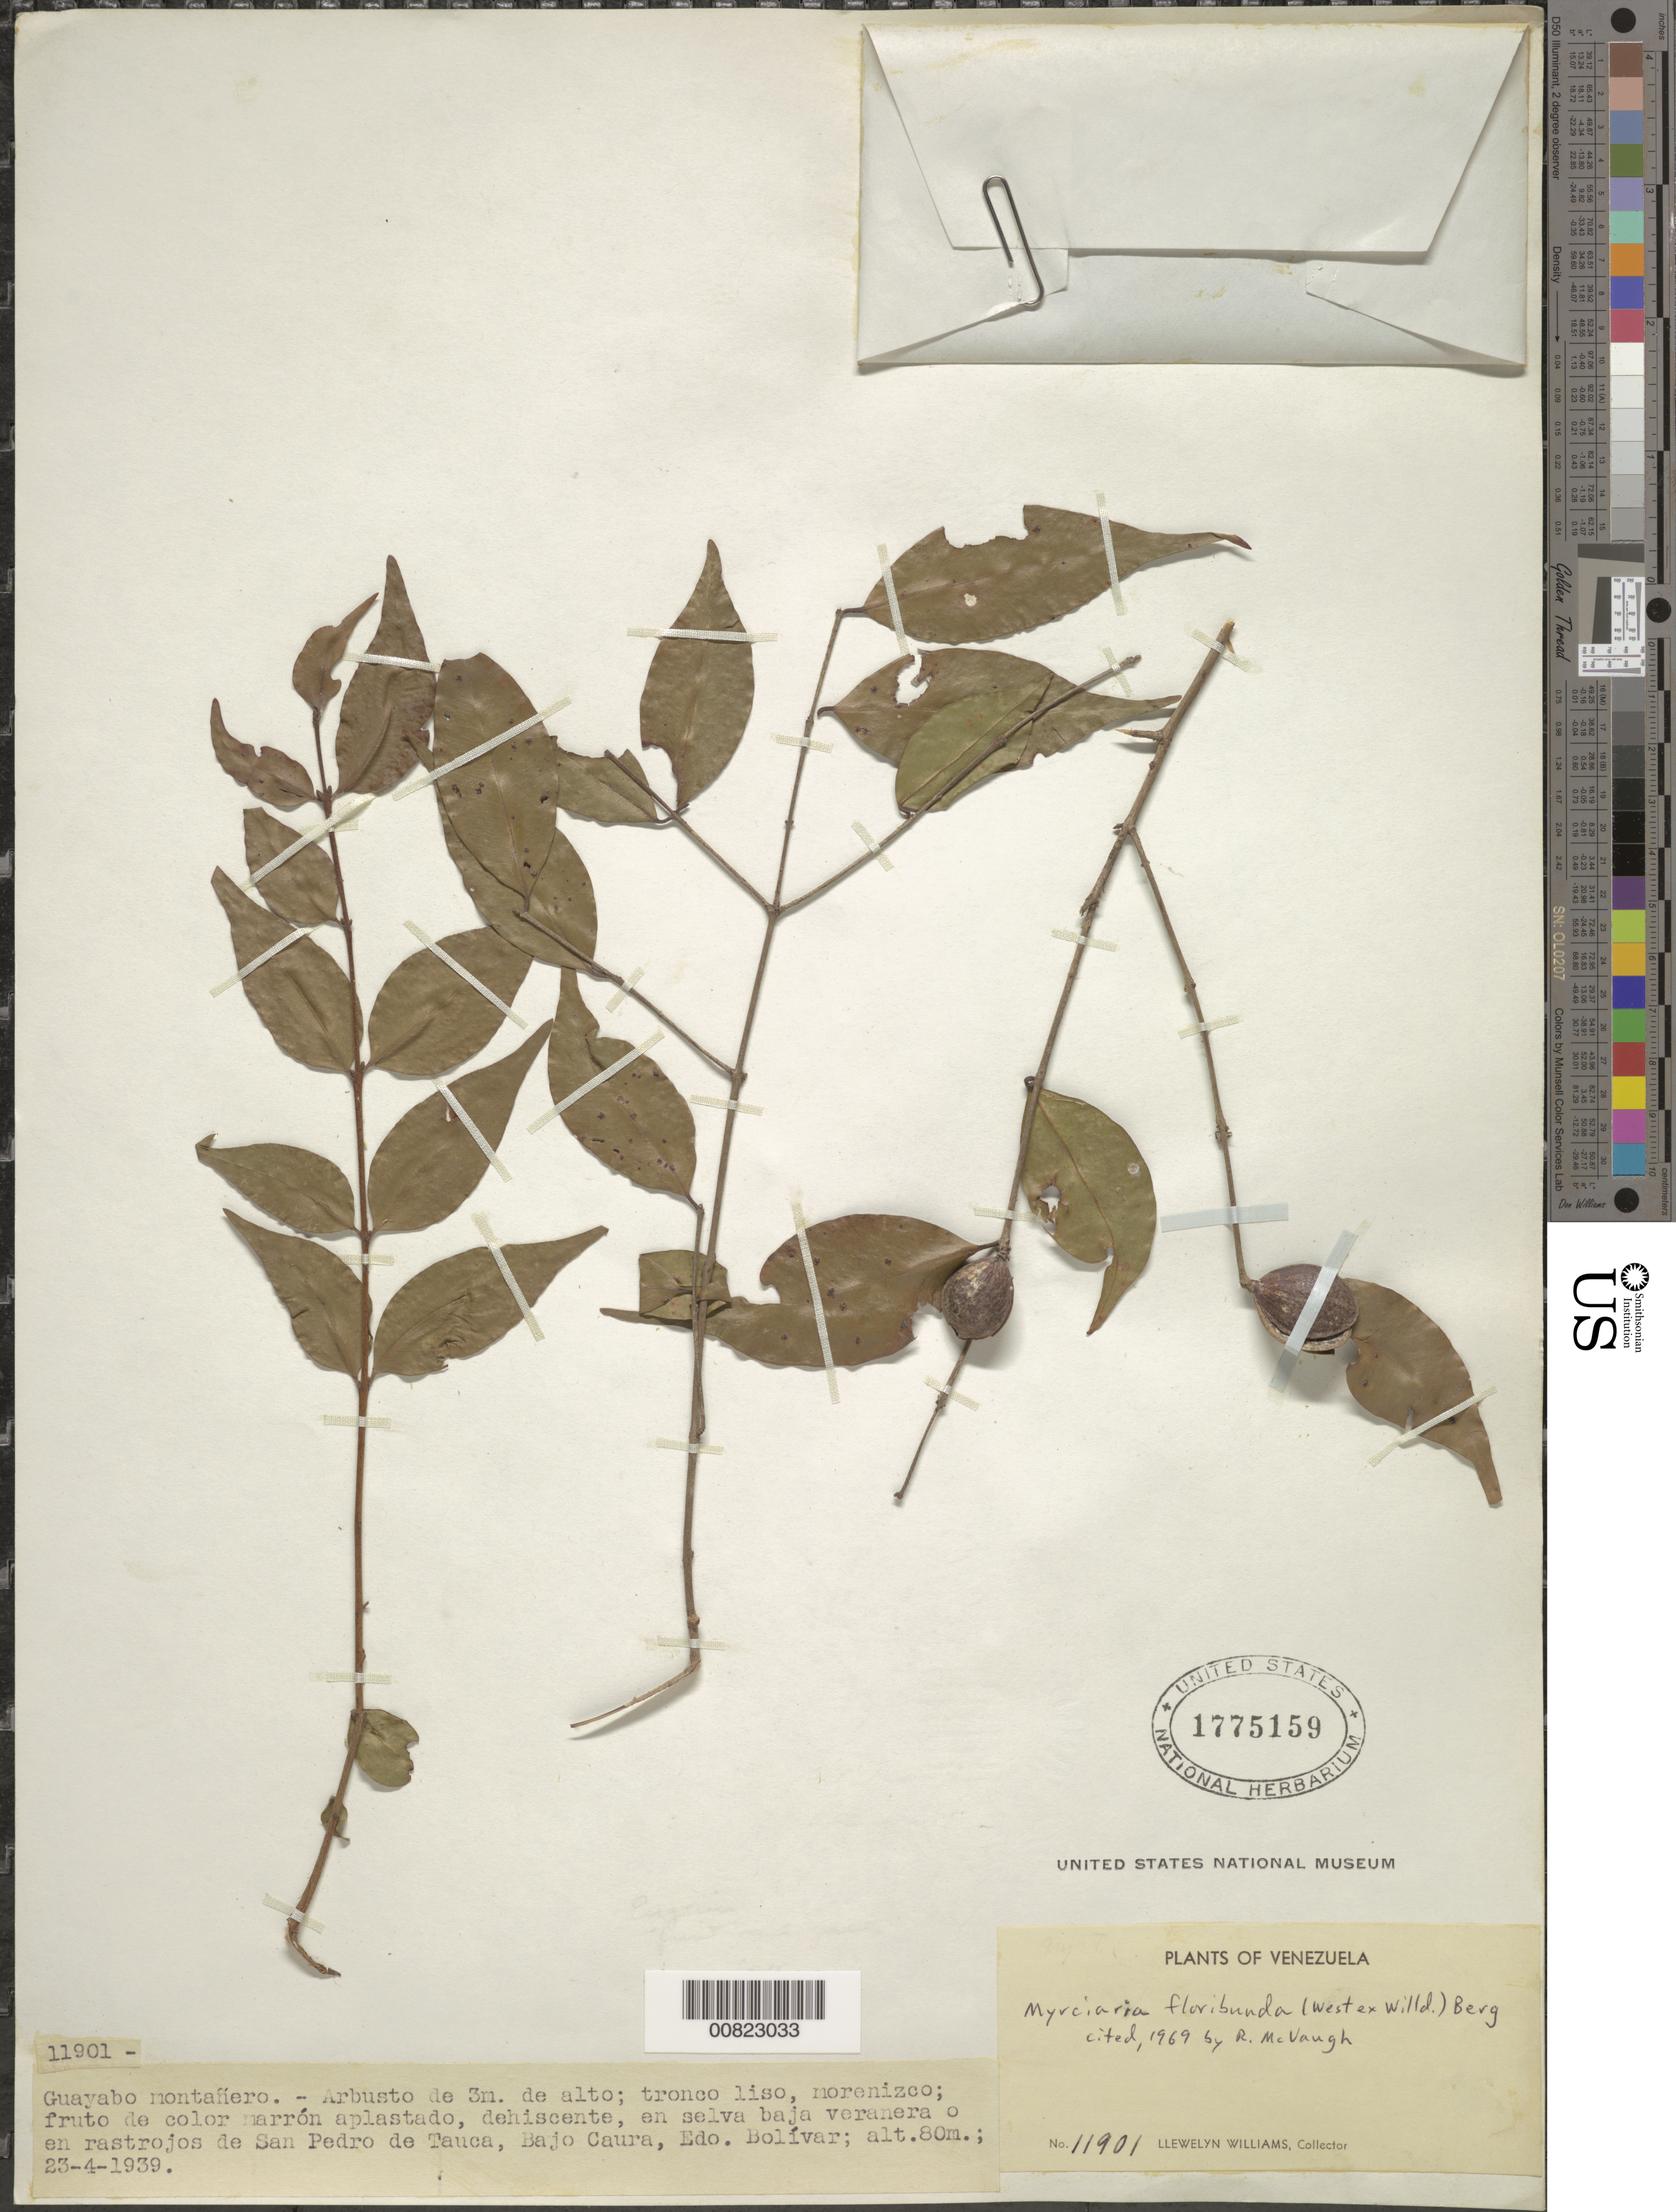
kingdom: Plantae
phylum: Tracheophyta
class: Magnoliopsida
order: Myrtales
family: Myrtaceae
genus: Myrciaria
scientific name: Myrciaria floribunda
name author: (H. West ex Willd.) O. Berg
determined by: McVaugh, R.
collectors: Ll. Williams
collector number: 11901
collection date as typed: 23-Apr-39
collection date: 1939-04-23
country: Venezuela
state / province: Bolívar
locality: San Pedro de Tauca, Bajo Caura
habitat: Selva bajo veranera o en rastrojos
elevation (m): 80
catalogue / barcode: US 1775159